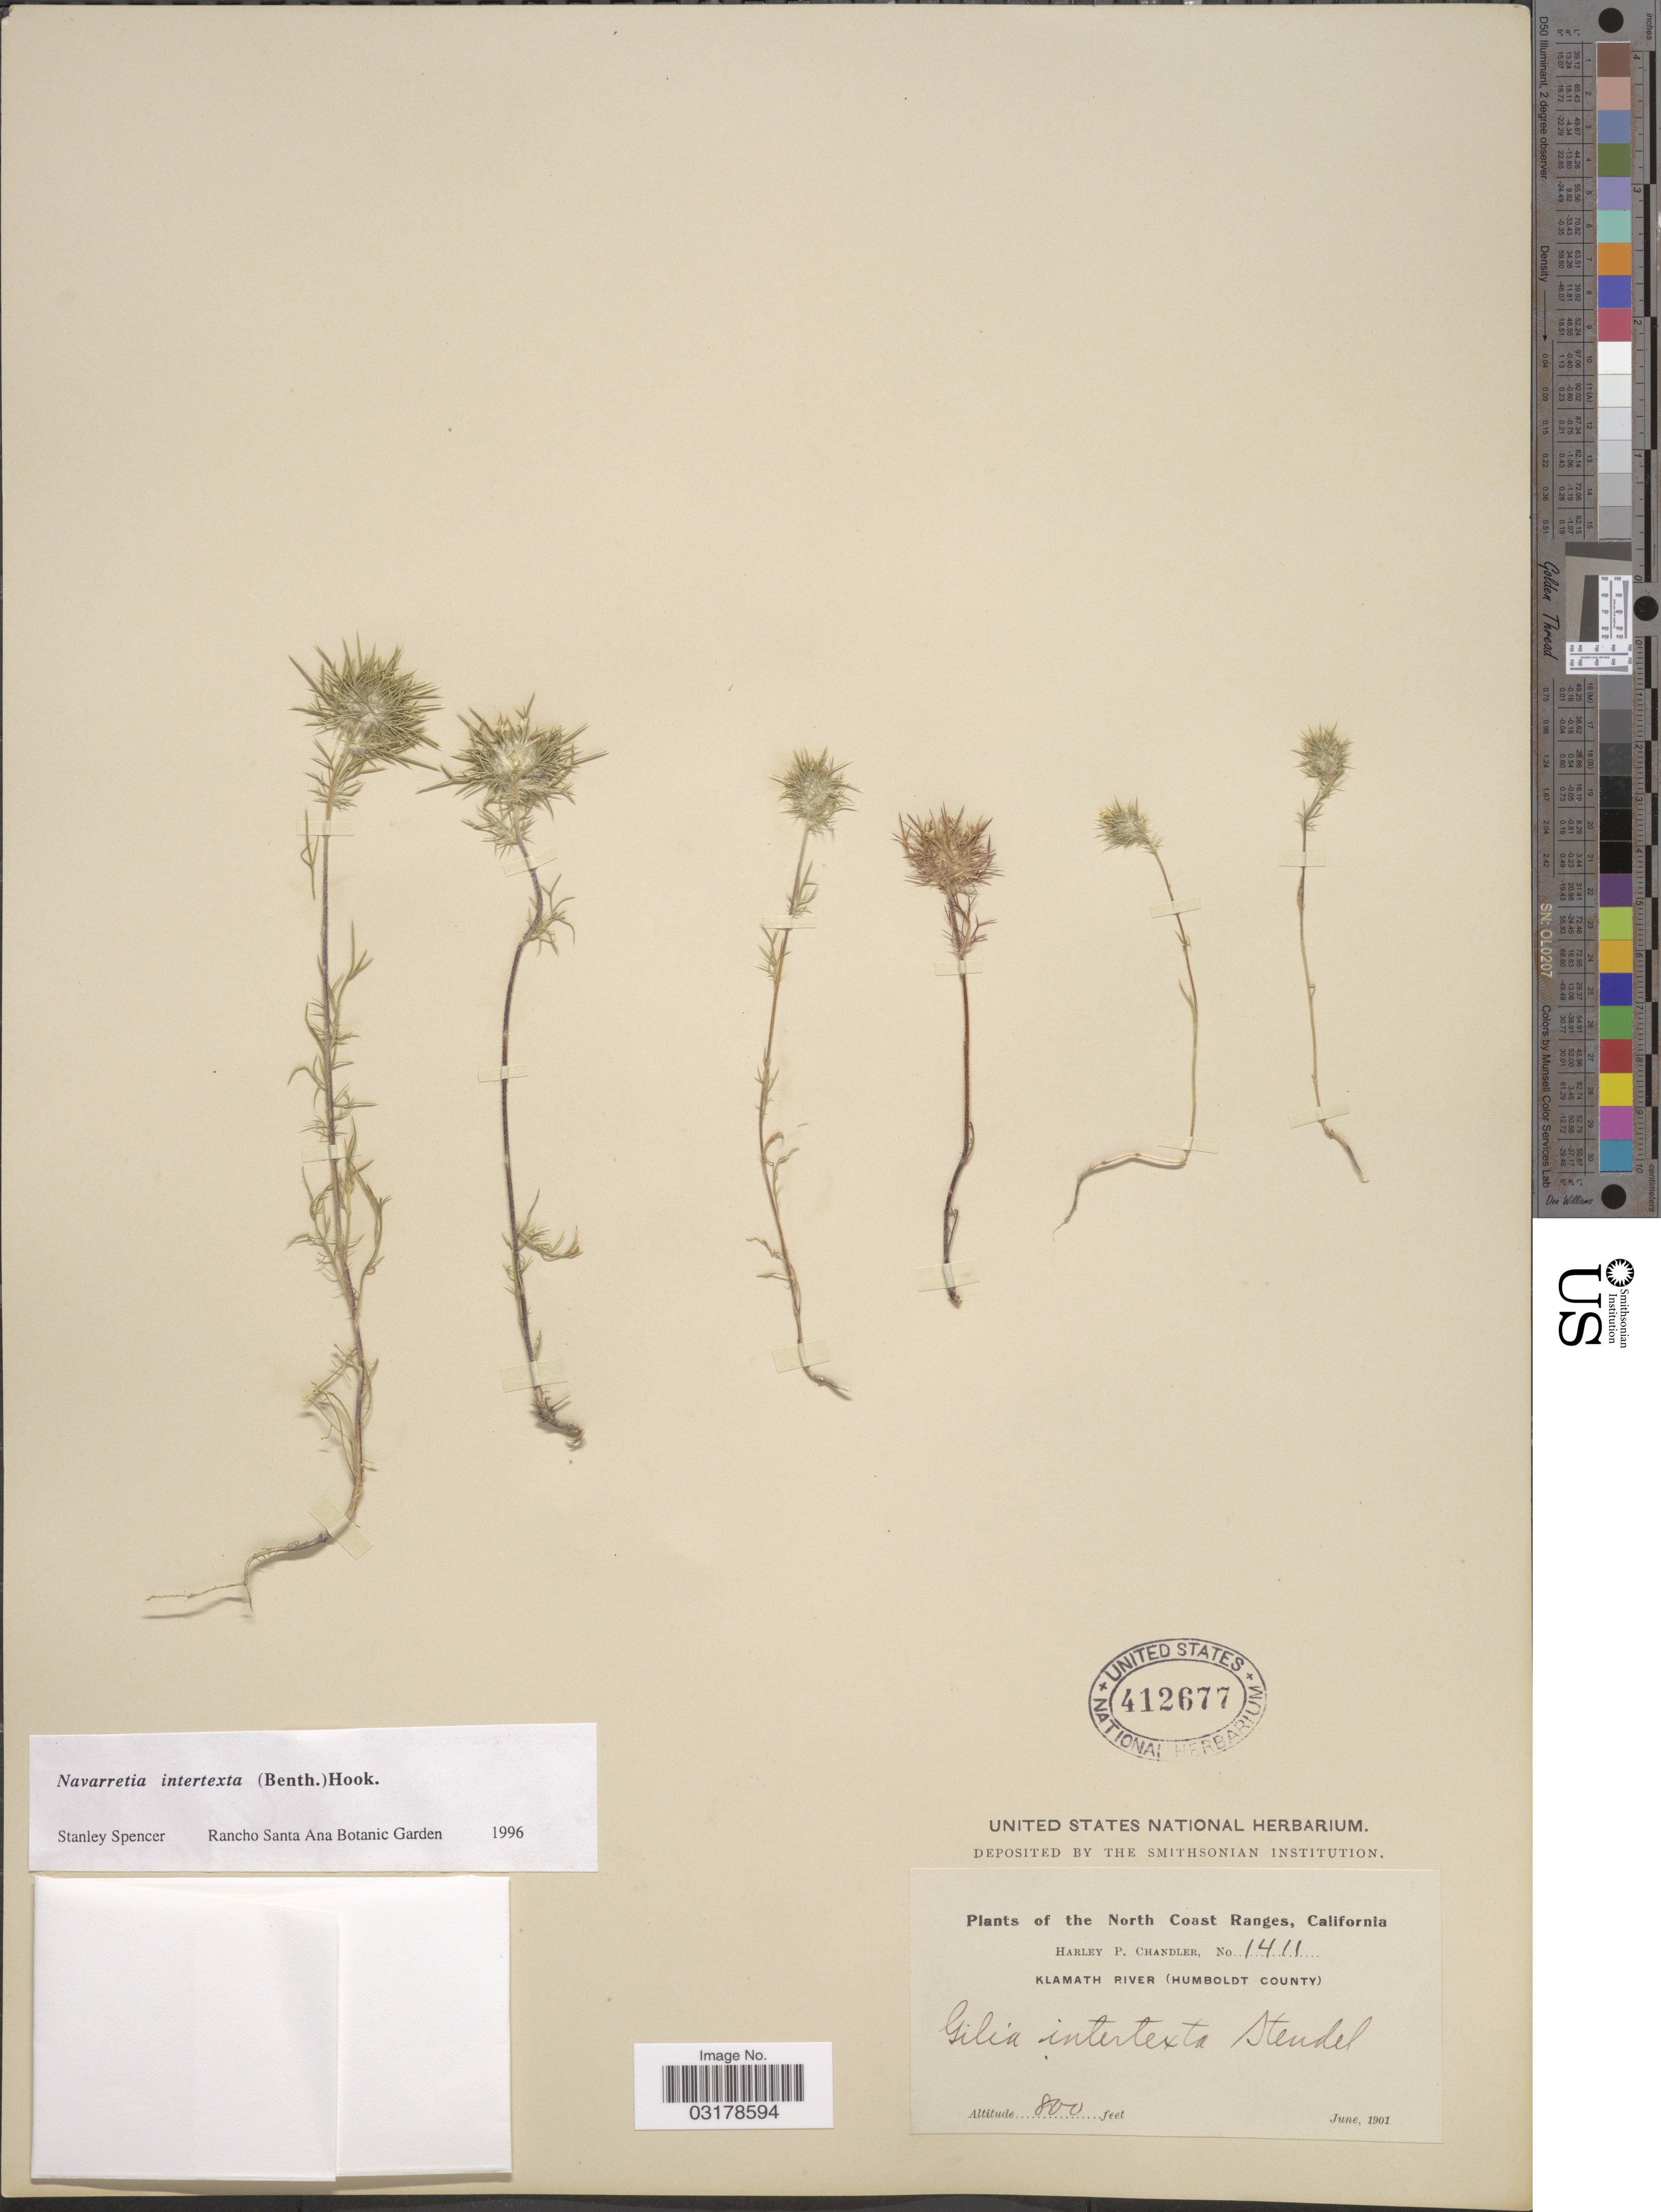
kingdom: Plantae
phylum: Tracheophyta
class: Magnoliopsida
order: Ericales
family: Polemoniaceae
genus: Navarretia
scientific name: Navarretia intertexta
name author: (Benth.) Hook.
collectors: H. Chandler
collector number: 1411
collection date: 1901-06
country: United States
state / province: California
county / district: Humboldt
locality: The North Coast Ranges. Klamath River (Humboldt County).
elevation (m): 244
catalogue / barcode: US 412677